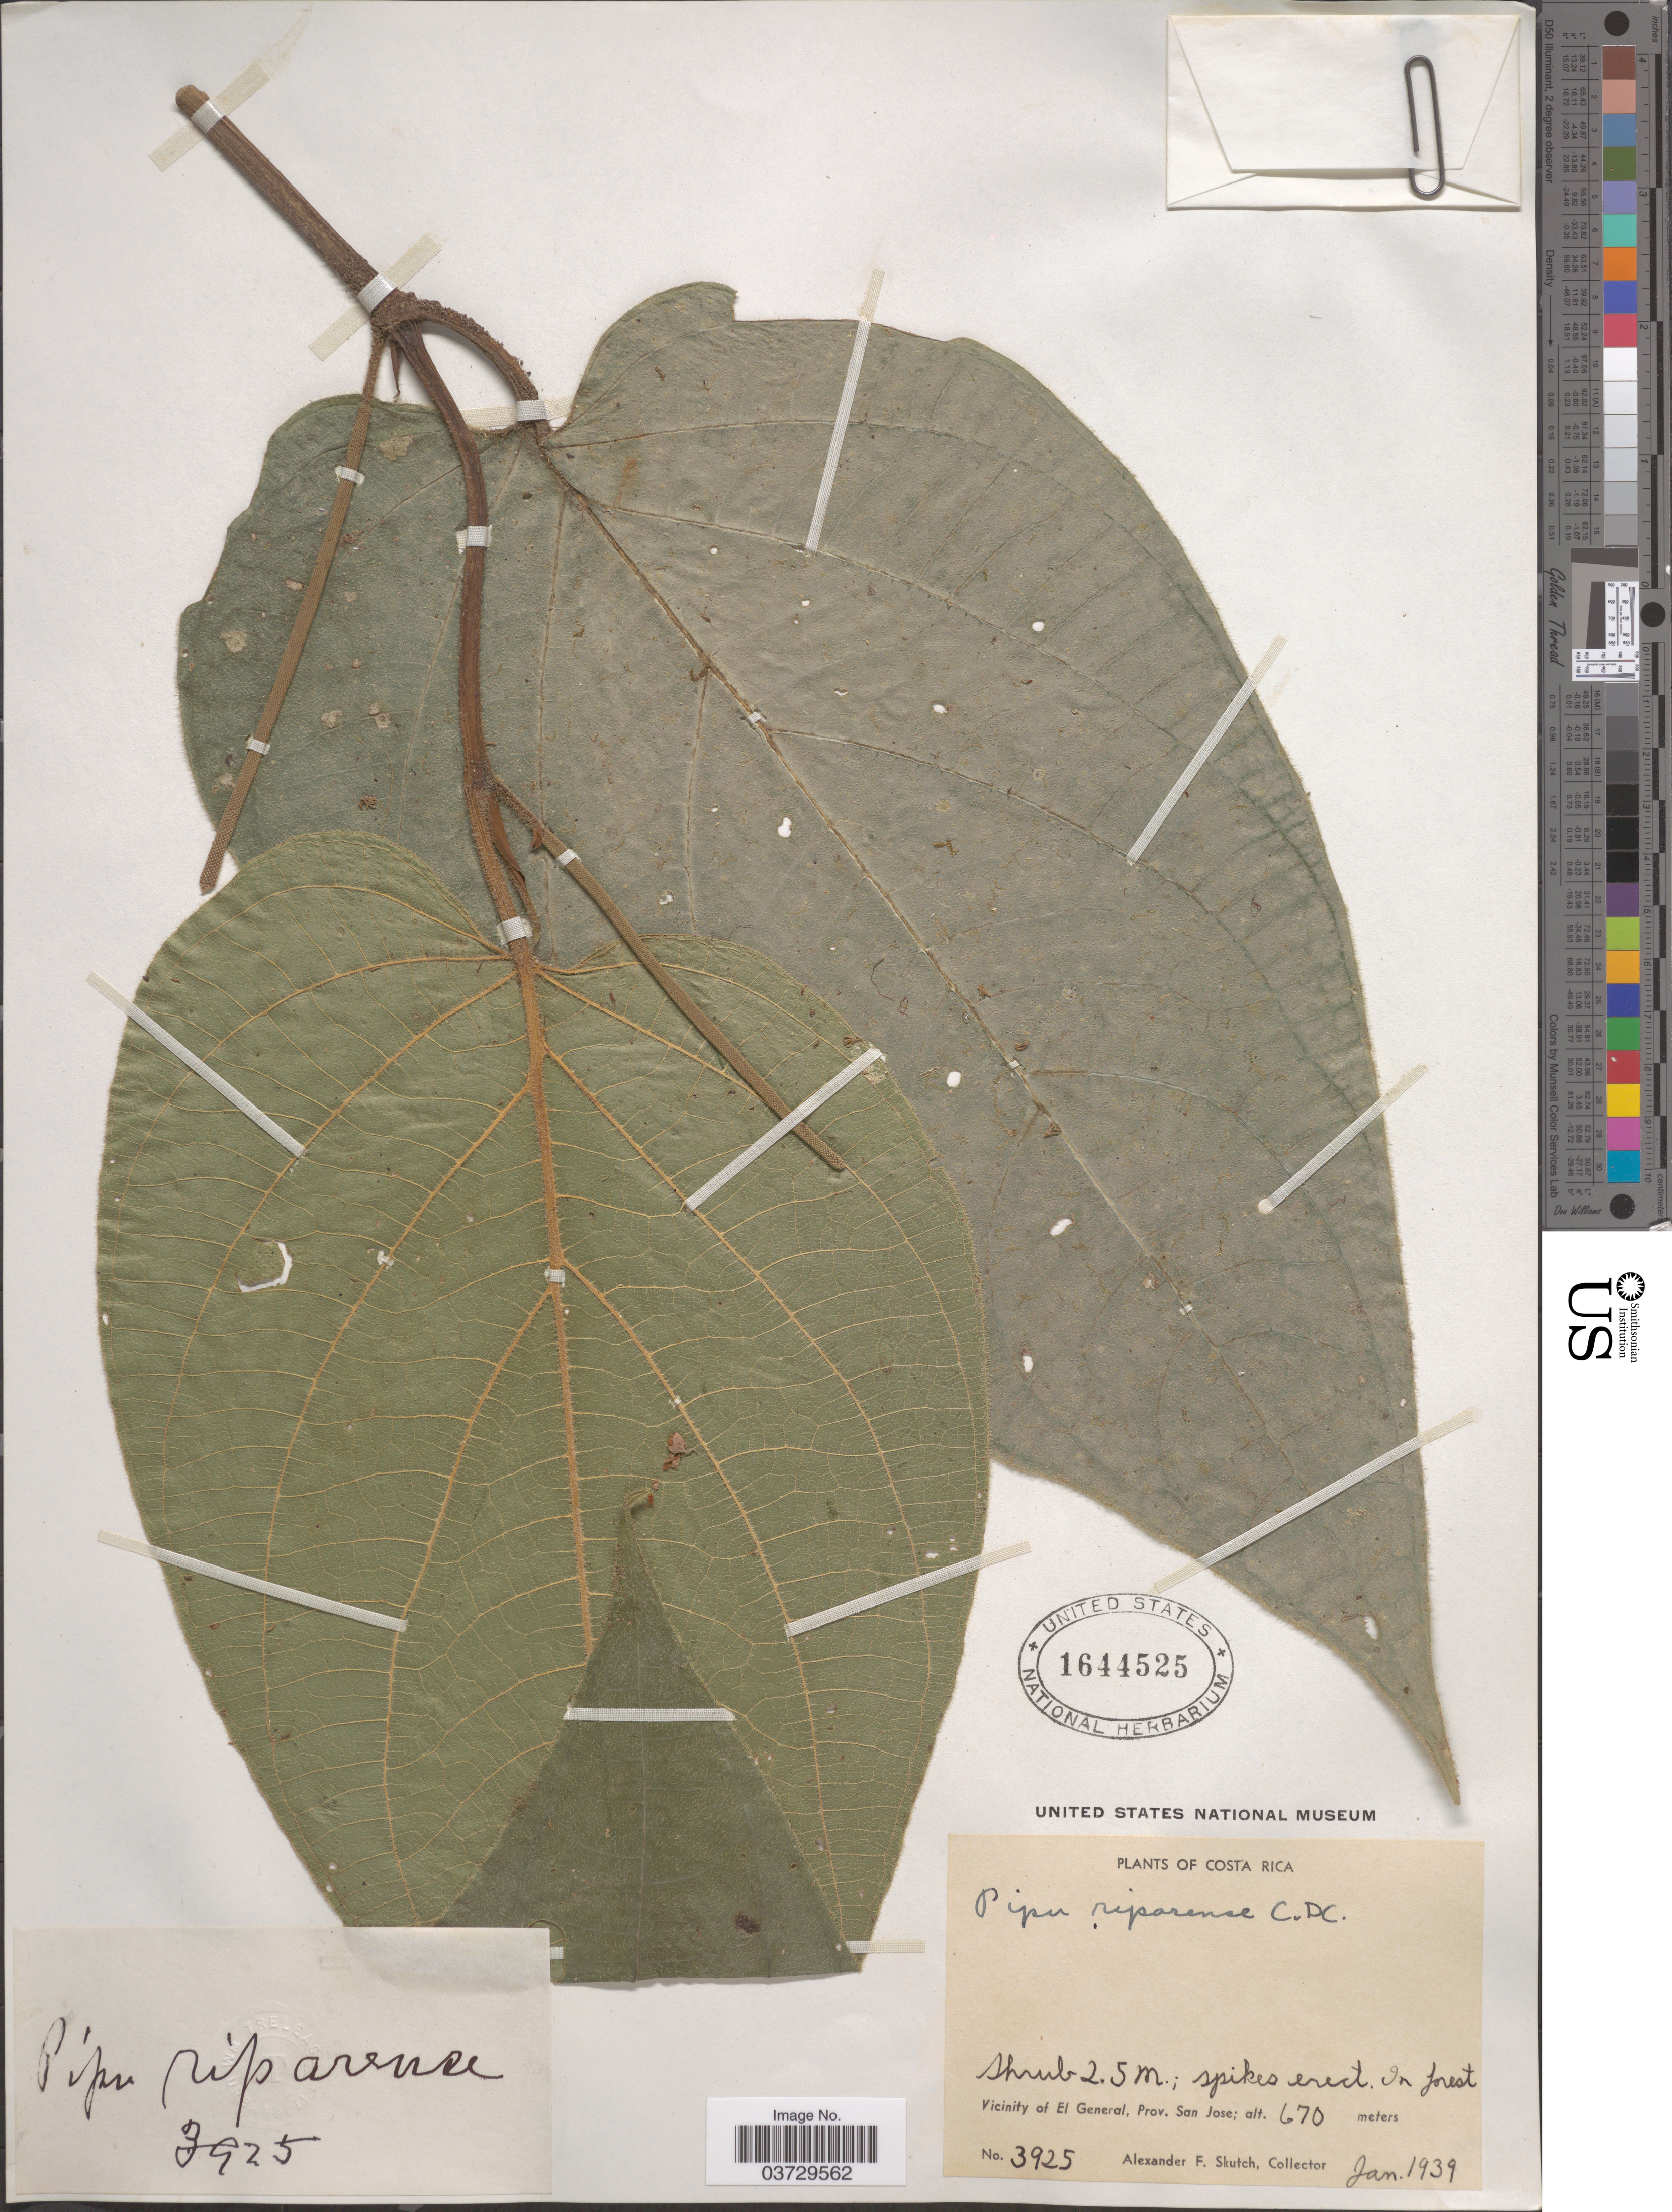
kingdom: Plantae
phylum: Tracheophyta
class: Magnoliopsida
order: Piperales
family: Piperaceae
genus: Piper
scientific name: Piper riparense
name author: C. DC. in Pittier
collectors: A. F. Skutch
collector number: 3925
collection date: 1939-01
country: Costa Rica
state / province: San José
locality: Vicinity of El General.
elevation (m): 670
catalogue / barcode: US 1644525